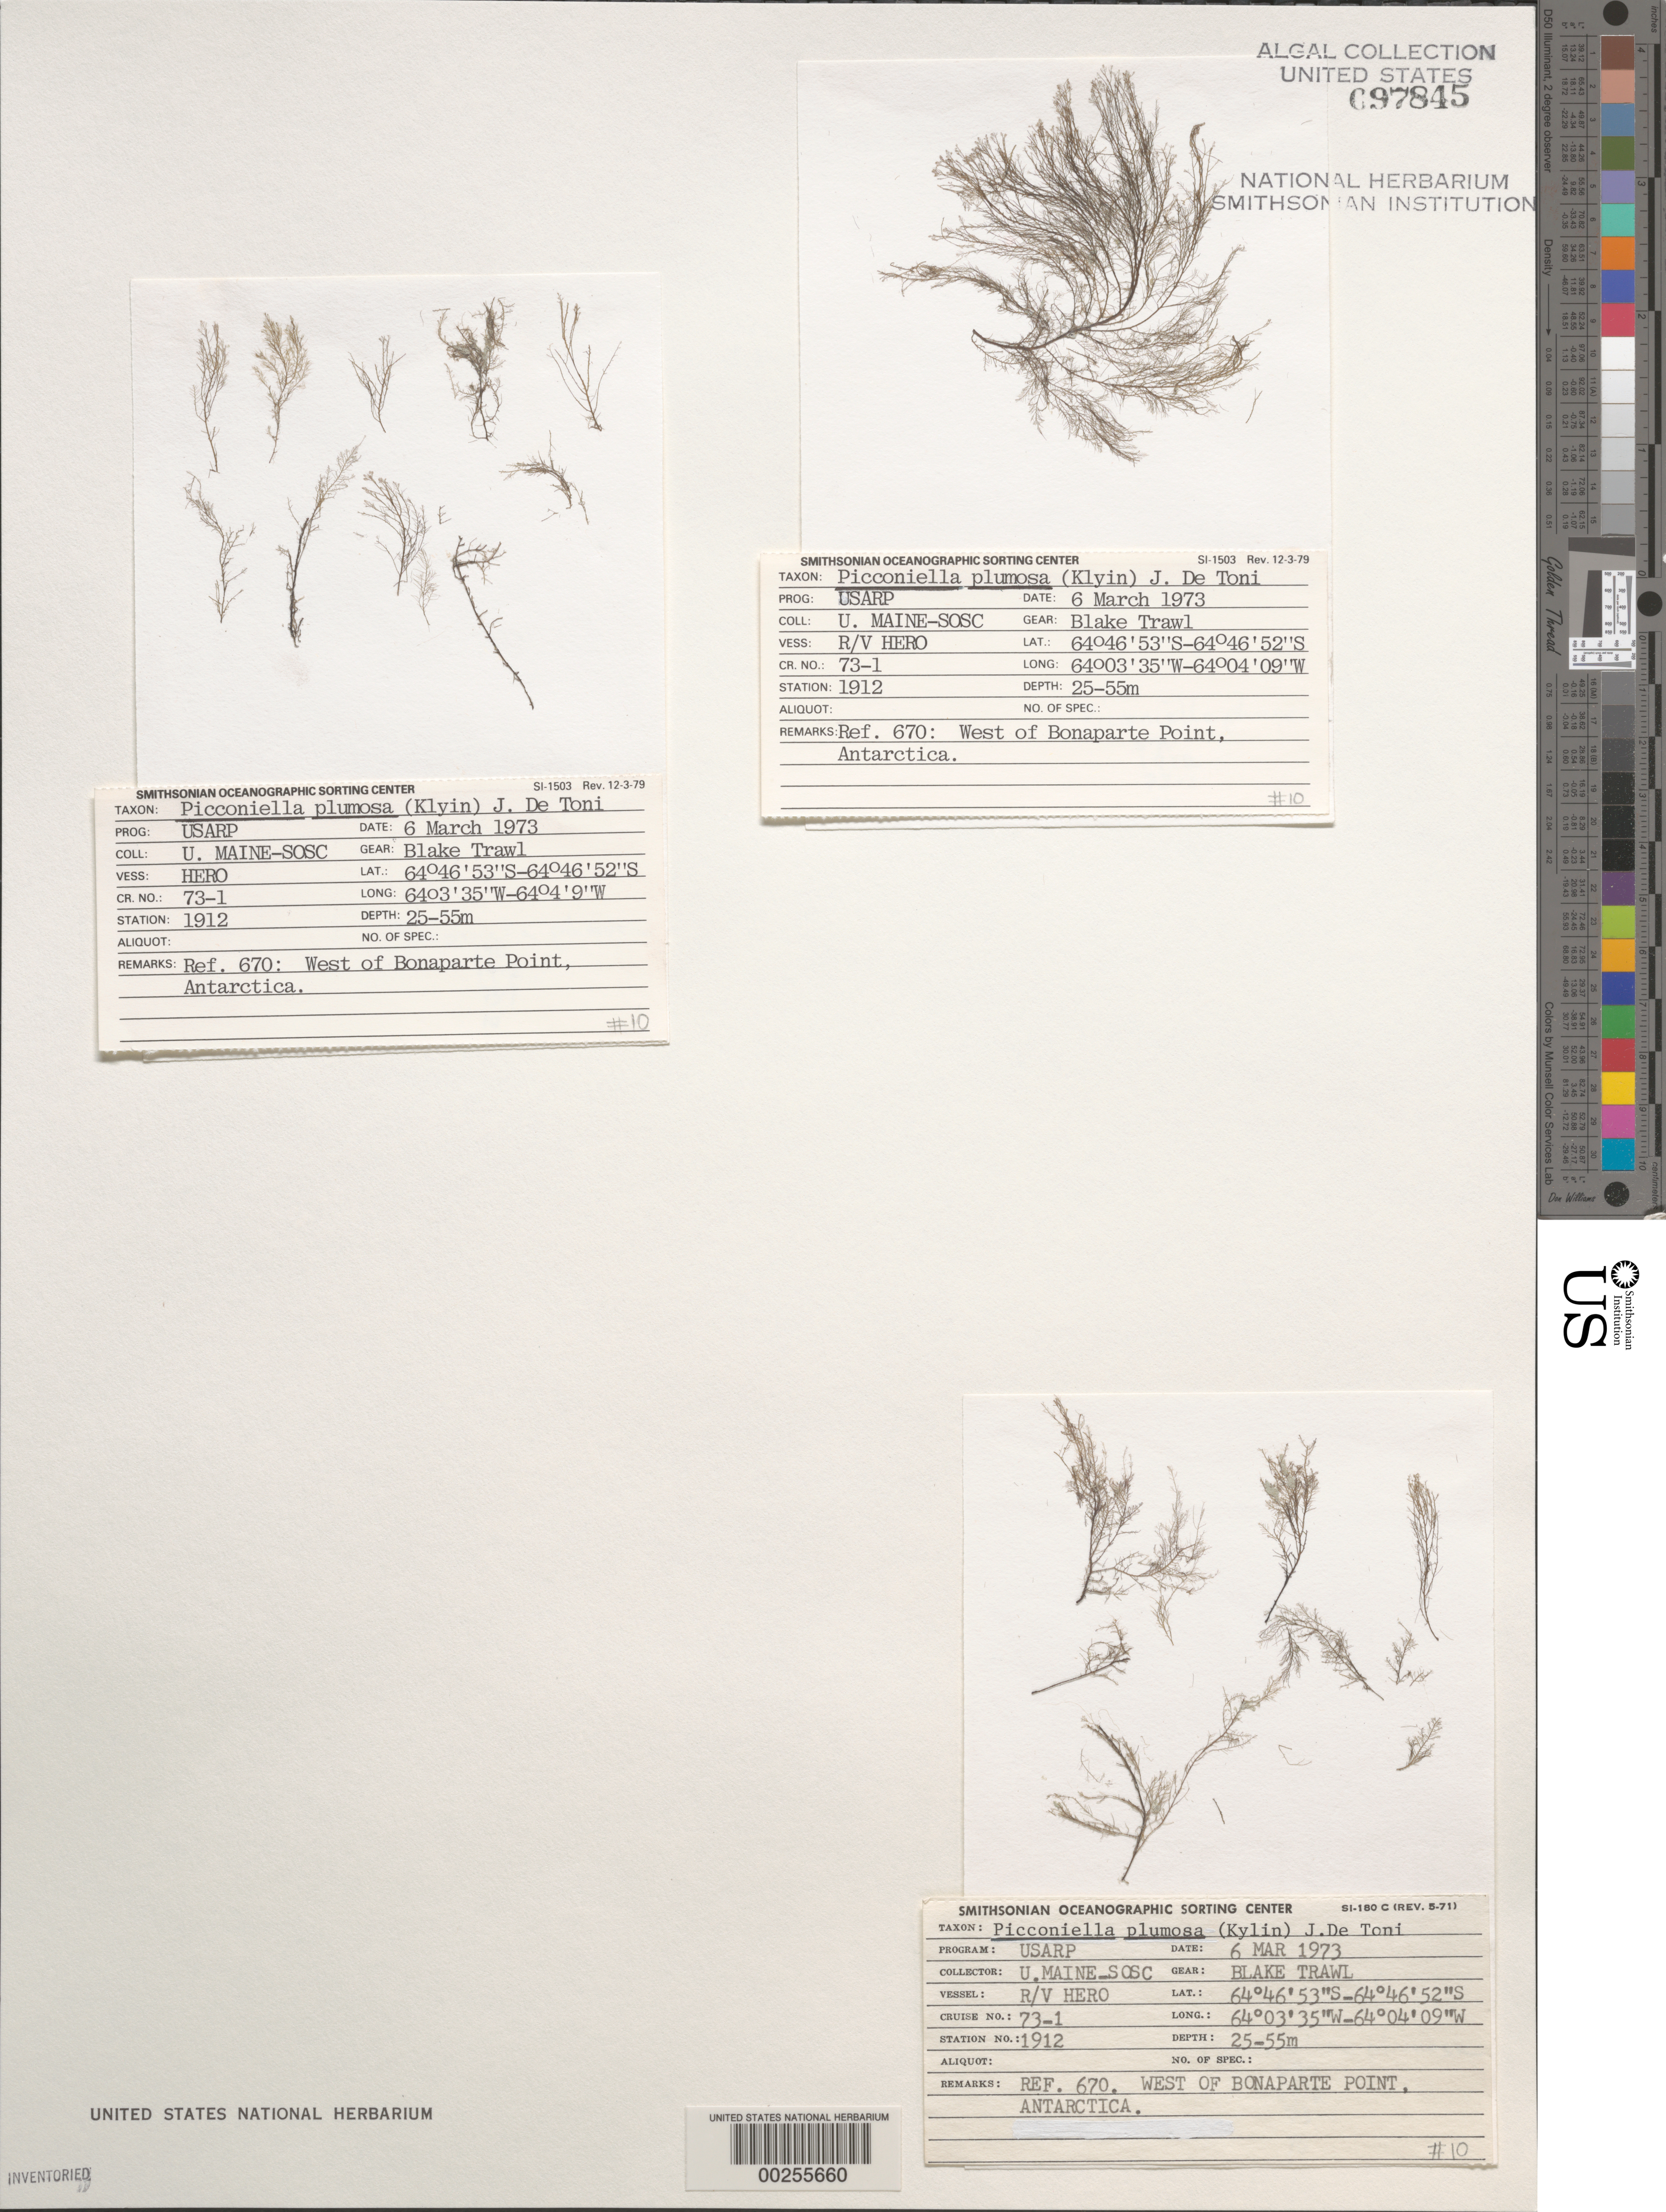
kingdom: Plantae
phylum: Rhodophyta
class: Florideophyceae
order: Ceramiales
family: Rhodomelaceae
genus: Picconiella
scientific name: Picconiella plumosa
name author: (Kylin) De Toni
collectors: University of Maine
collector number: Station 1912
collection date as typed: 06 Mar 1973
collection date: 1973-03-06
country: Antarctica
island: Anvers Island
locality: West of Bonaparte Point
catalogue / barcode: US 97845